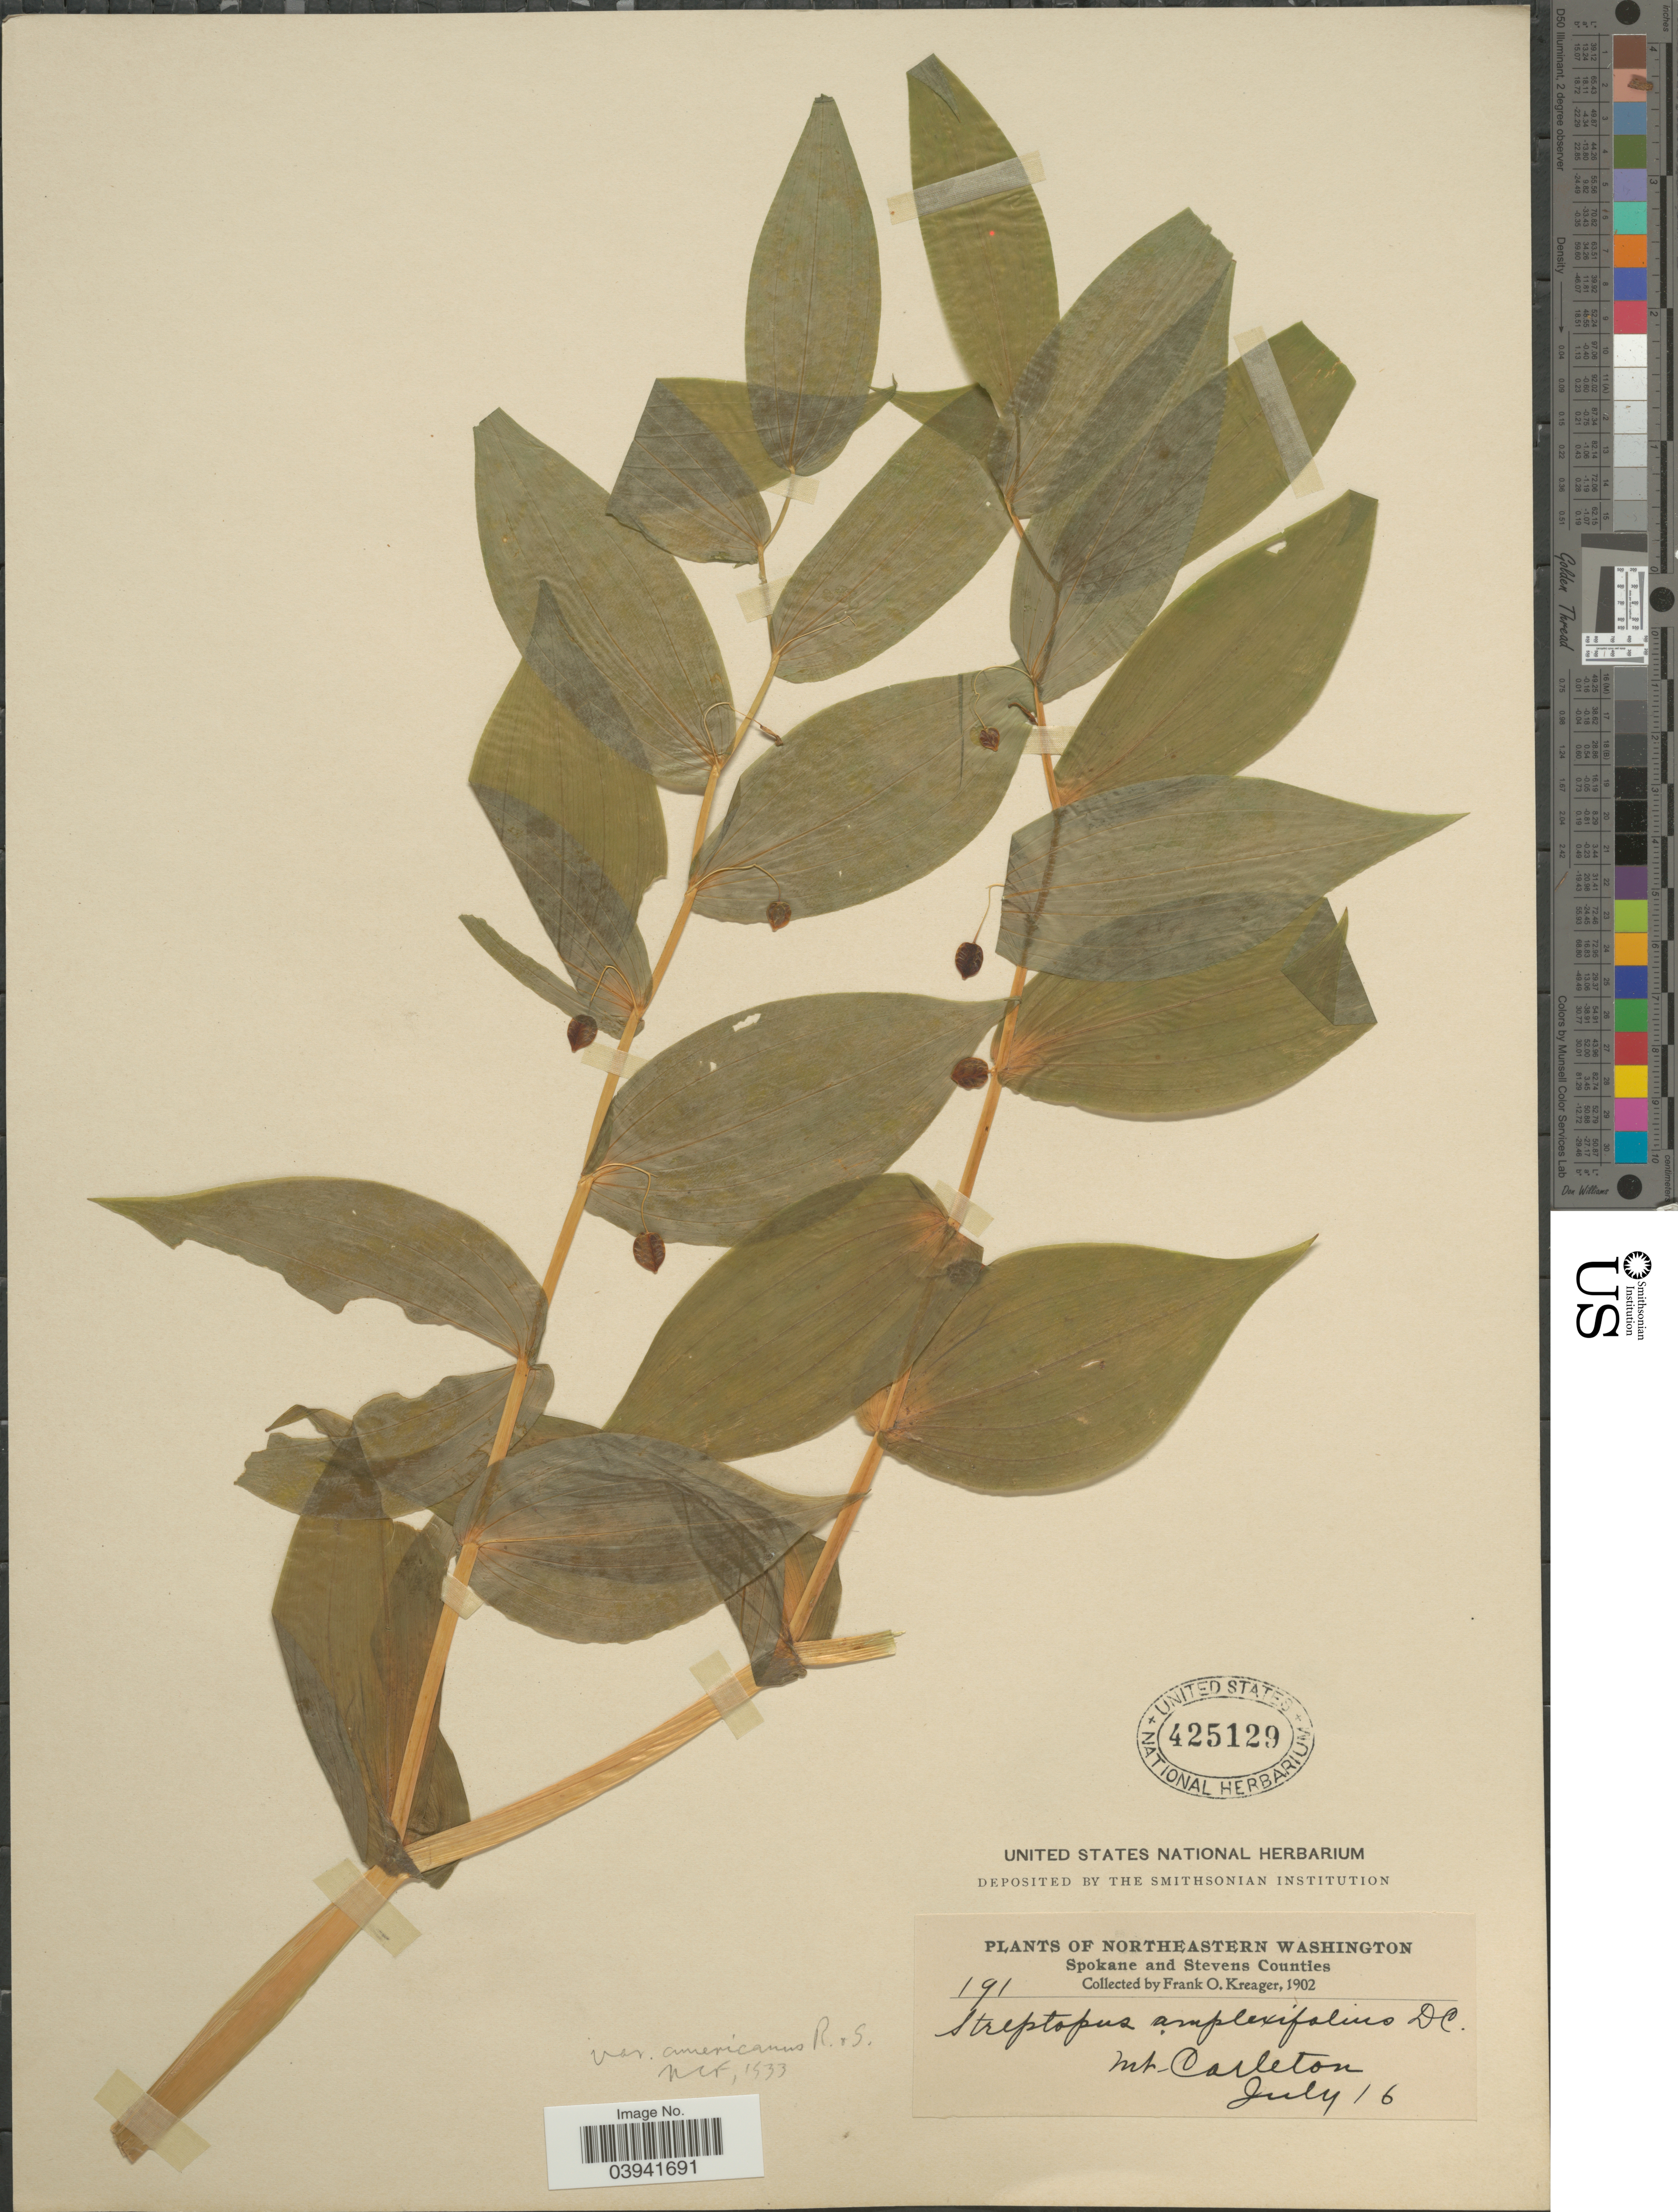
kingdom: Plantae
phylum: Tracheophyta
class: Liliopsida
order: Liliales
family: Liliaceae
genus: Streptopus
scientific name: Streptopus amplexifolius var. americanus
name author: Schult. & Schult. f.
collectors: F. Kreager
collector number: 191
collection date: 1902-07-16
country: United States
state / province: Washington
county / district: Spokane / Stevens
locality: Northeastern Washington. Spokane and Stevens Counties. Mt. Carleton.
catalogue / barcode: US 425129